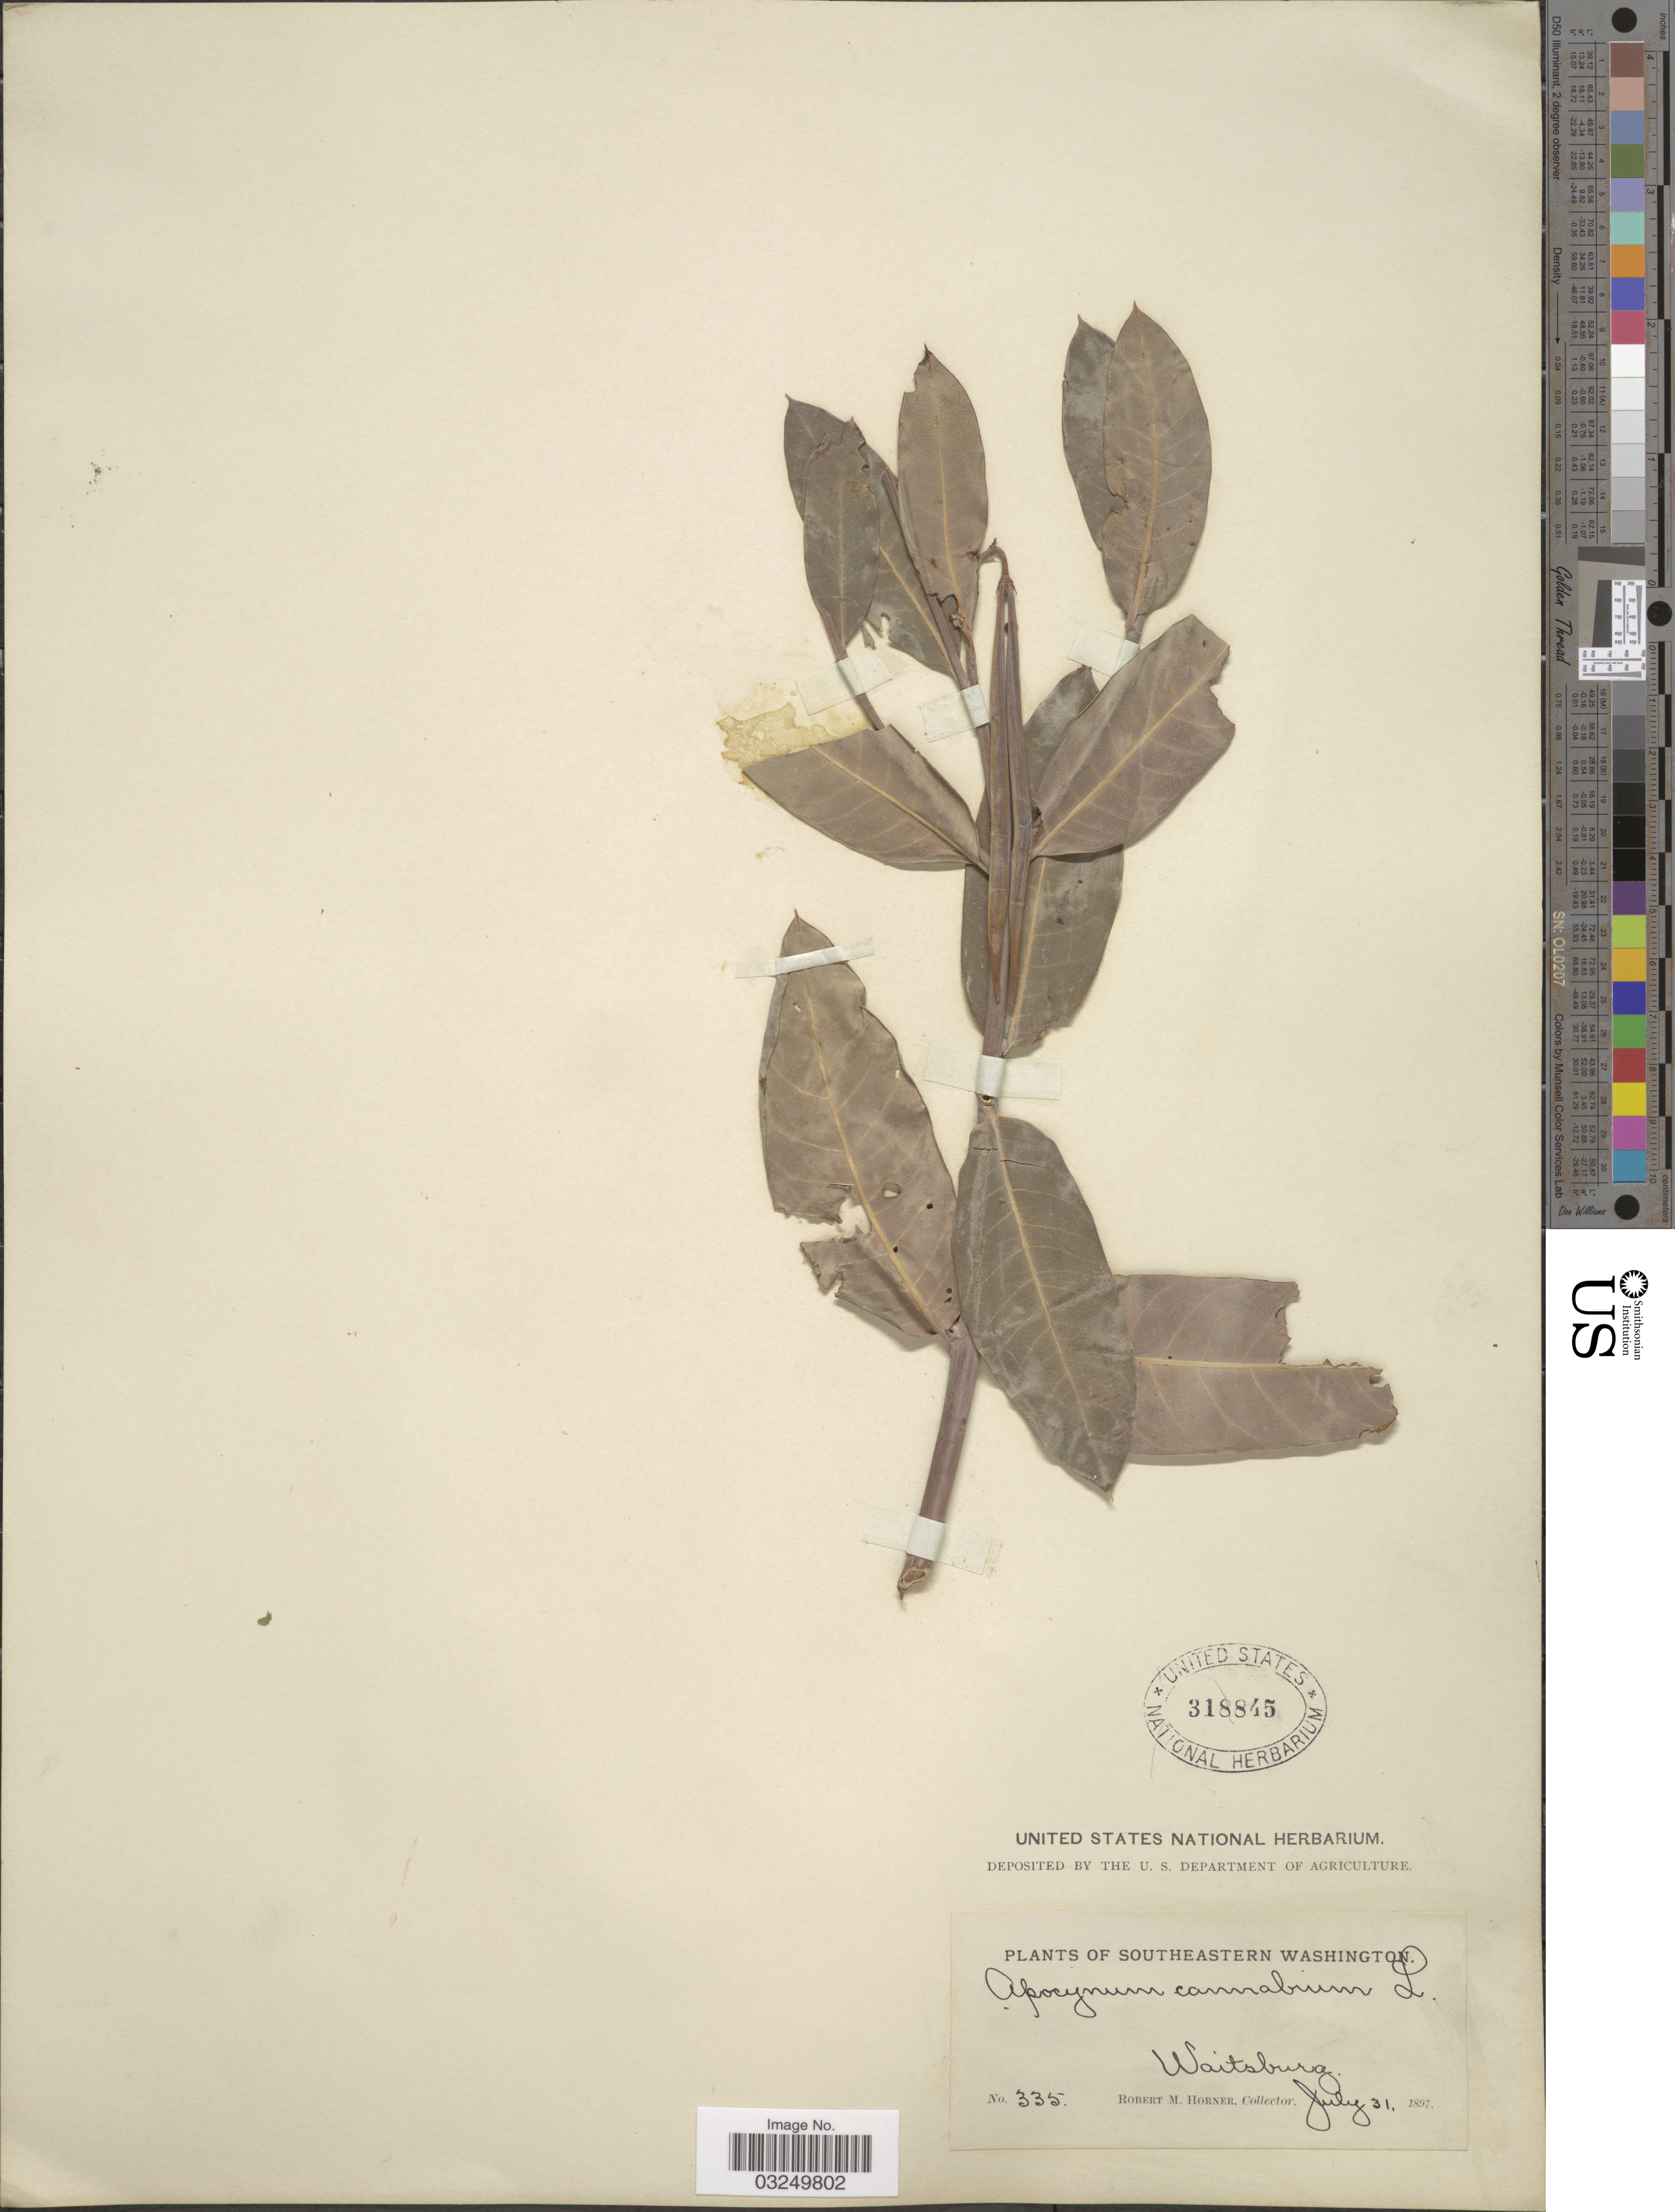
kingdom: Plantae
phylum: Tracheophyta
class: Magnoliopsida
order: Gentianales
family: Apocynaceae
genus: Apocynum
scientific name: Apocynum cannabinum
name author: L.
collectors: R. Horner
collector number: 335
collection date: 1897-07-31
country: United States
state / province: Washington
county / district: Walla Walla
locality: Southeastern Washington. Waitsburg.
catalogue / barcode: US 318845